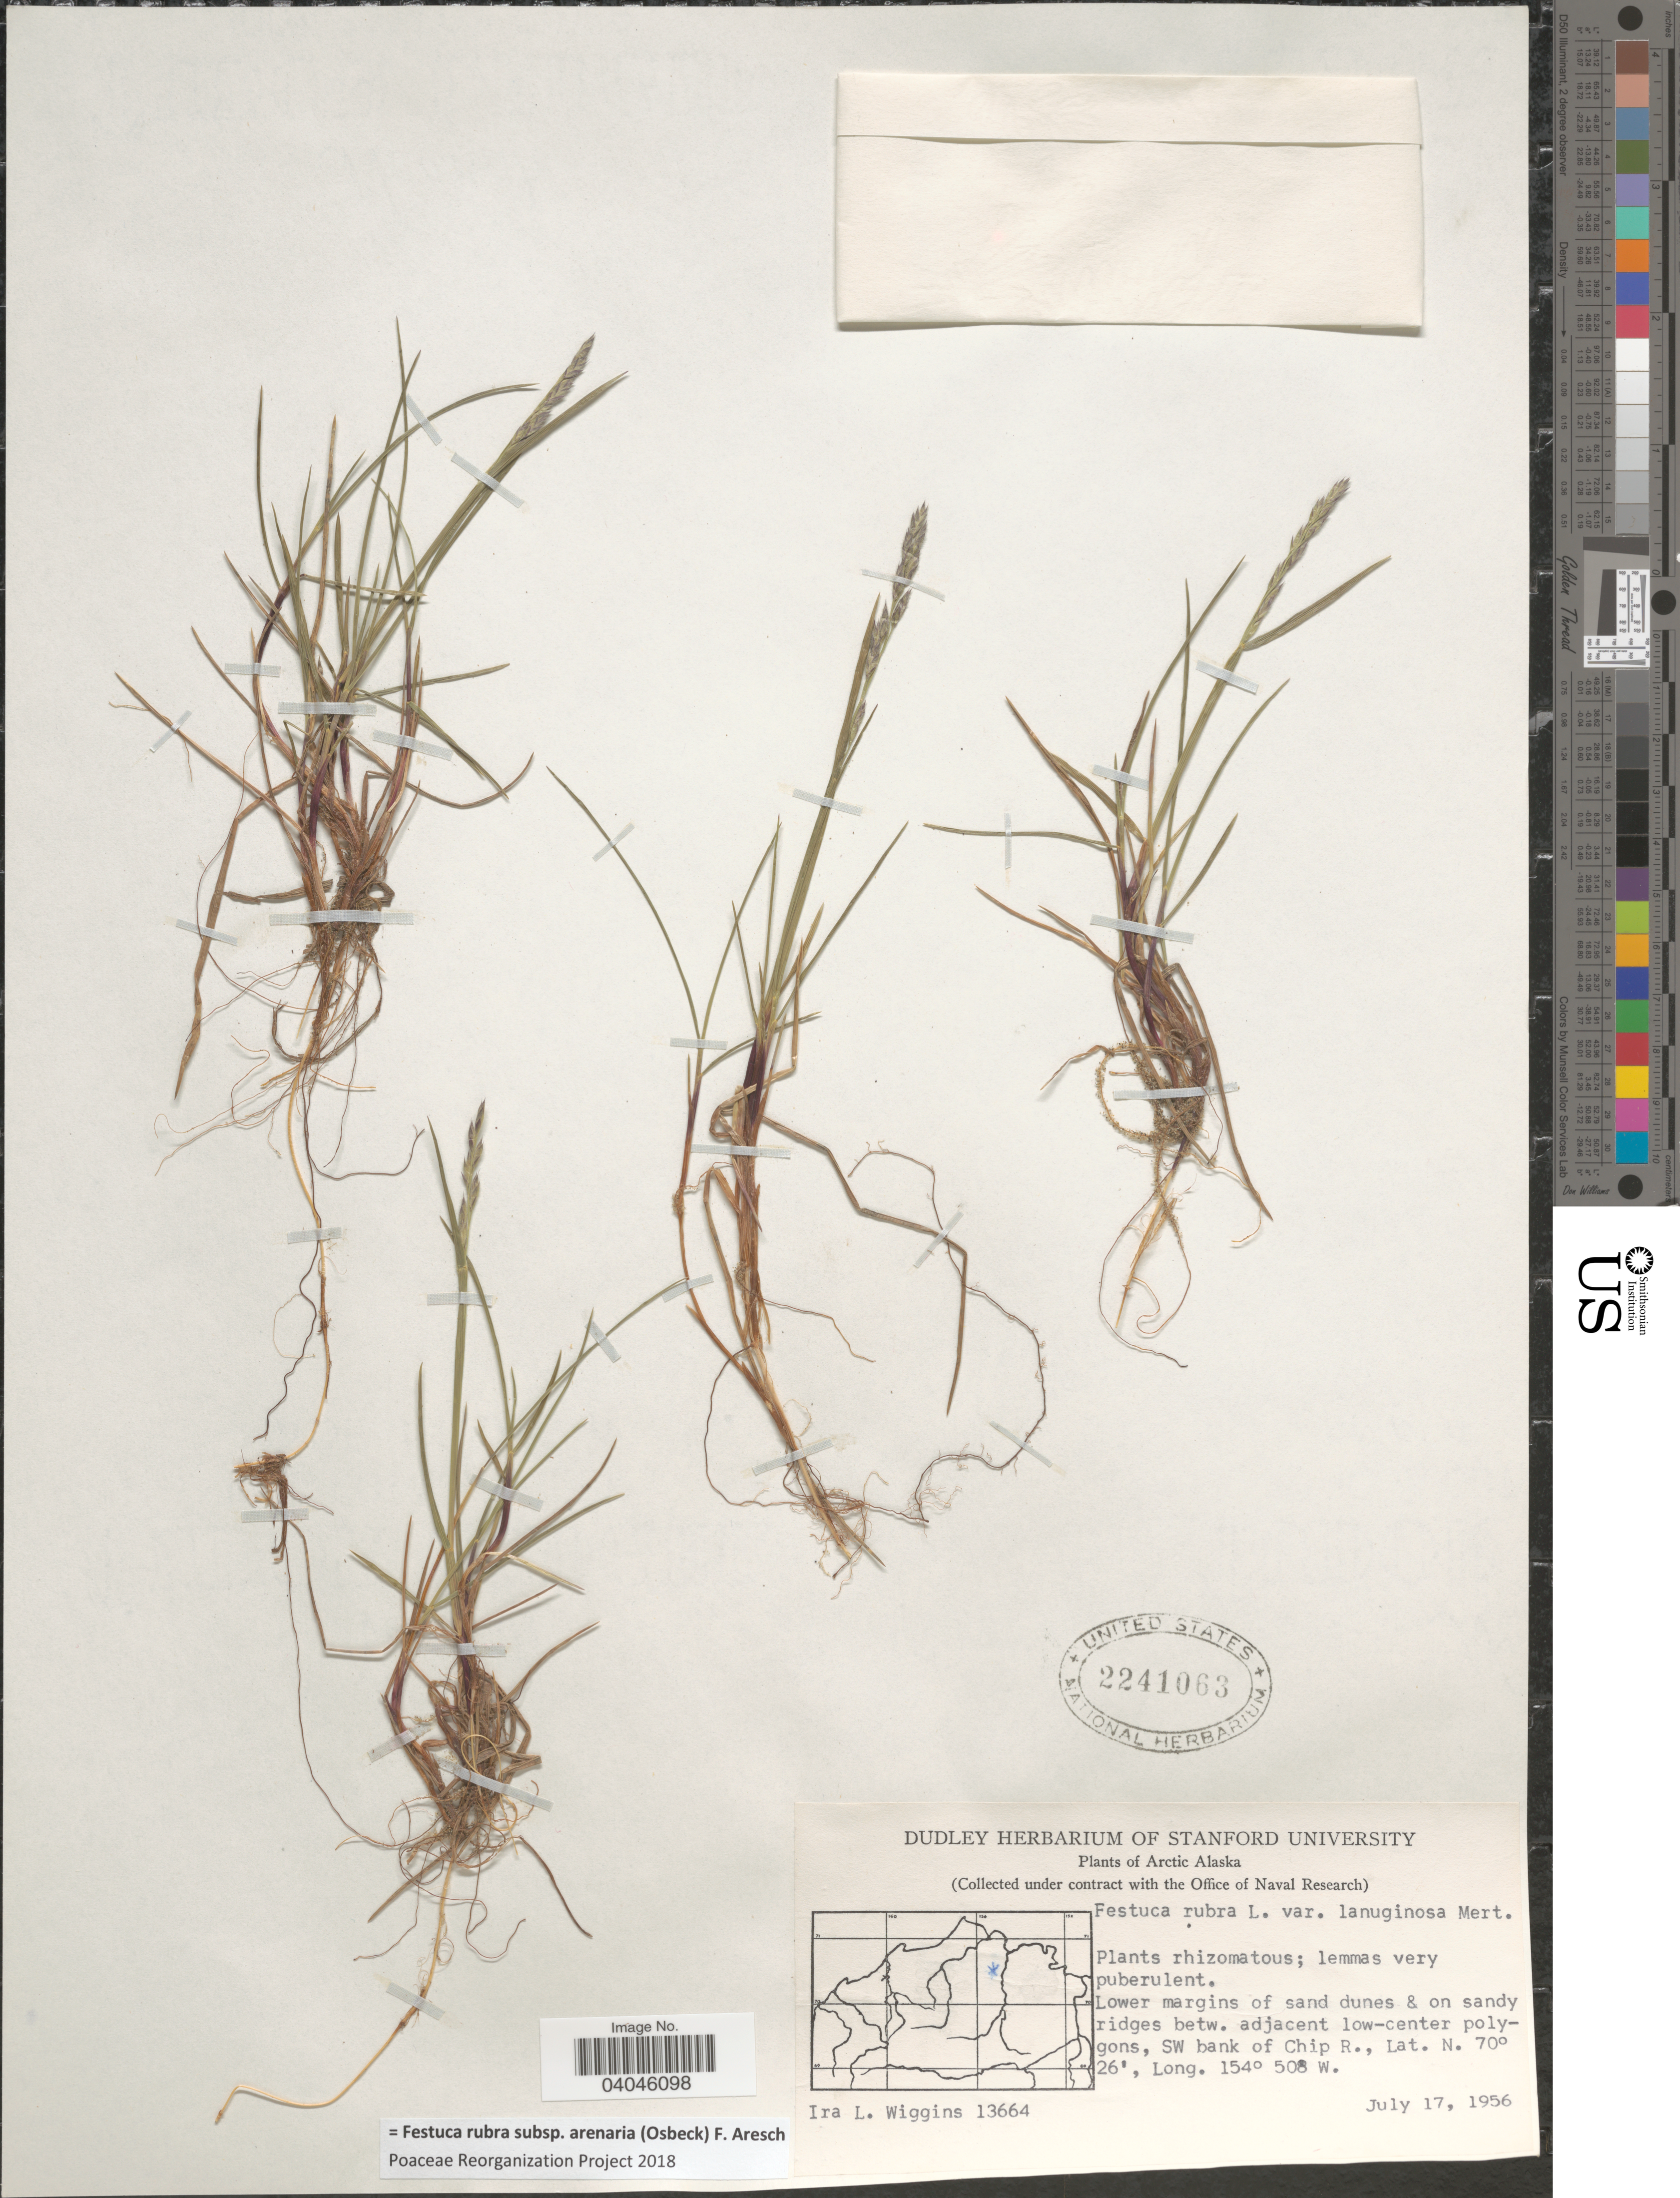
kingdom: Plantae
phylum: Tracheophyta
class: Liliopsida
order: Poales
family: Poaceae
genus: Festuca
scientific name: Festuca rubra subsp. arenaria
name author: (Osbeck) F. Aresch.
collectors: I. L. Wiggins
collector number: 13664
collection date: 1956-07-17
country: United States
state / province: Alaska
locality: Arctic Alaska. SW bank of Chip R.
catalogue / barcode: US 2241063